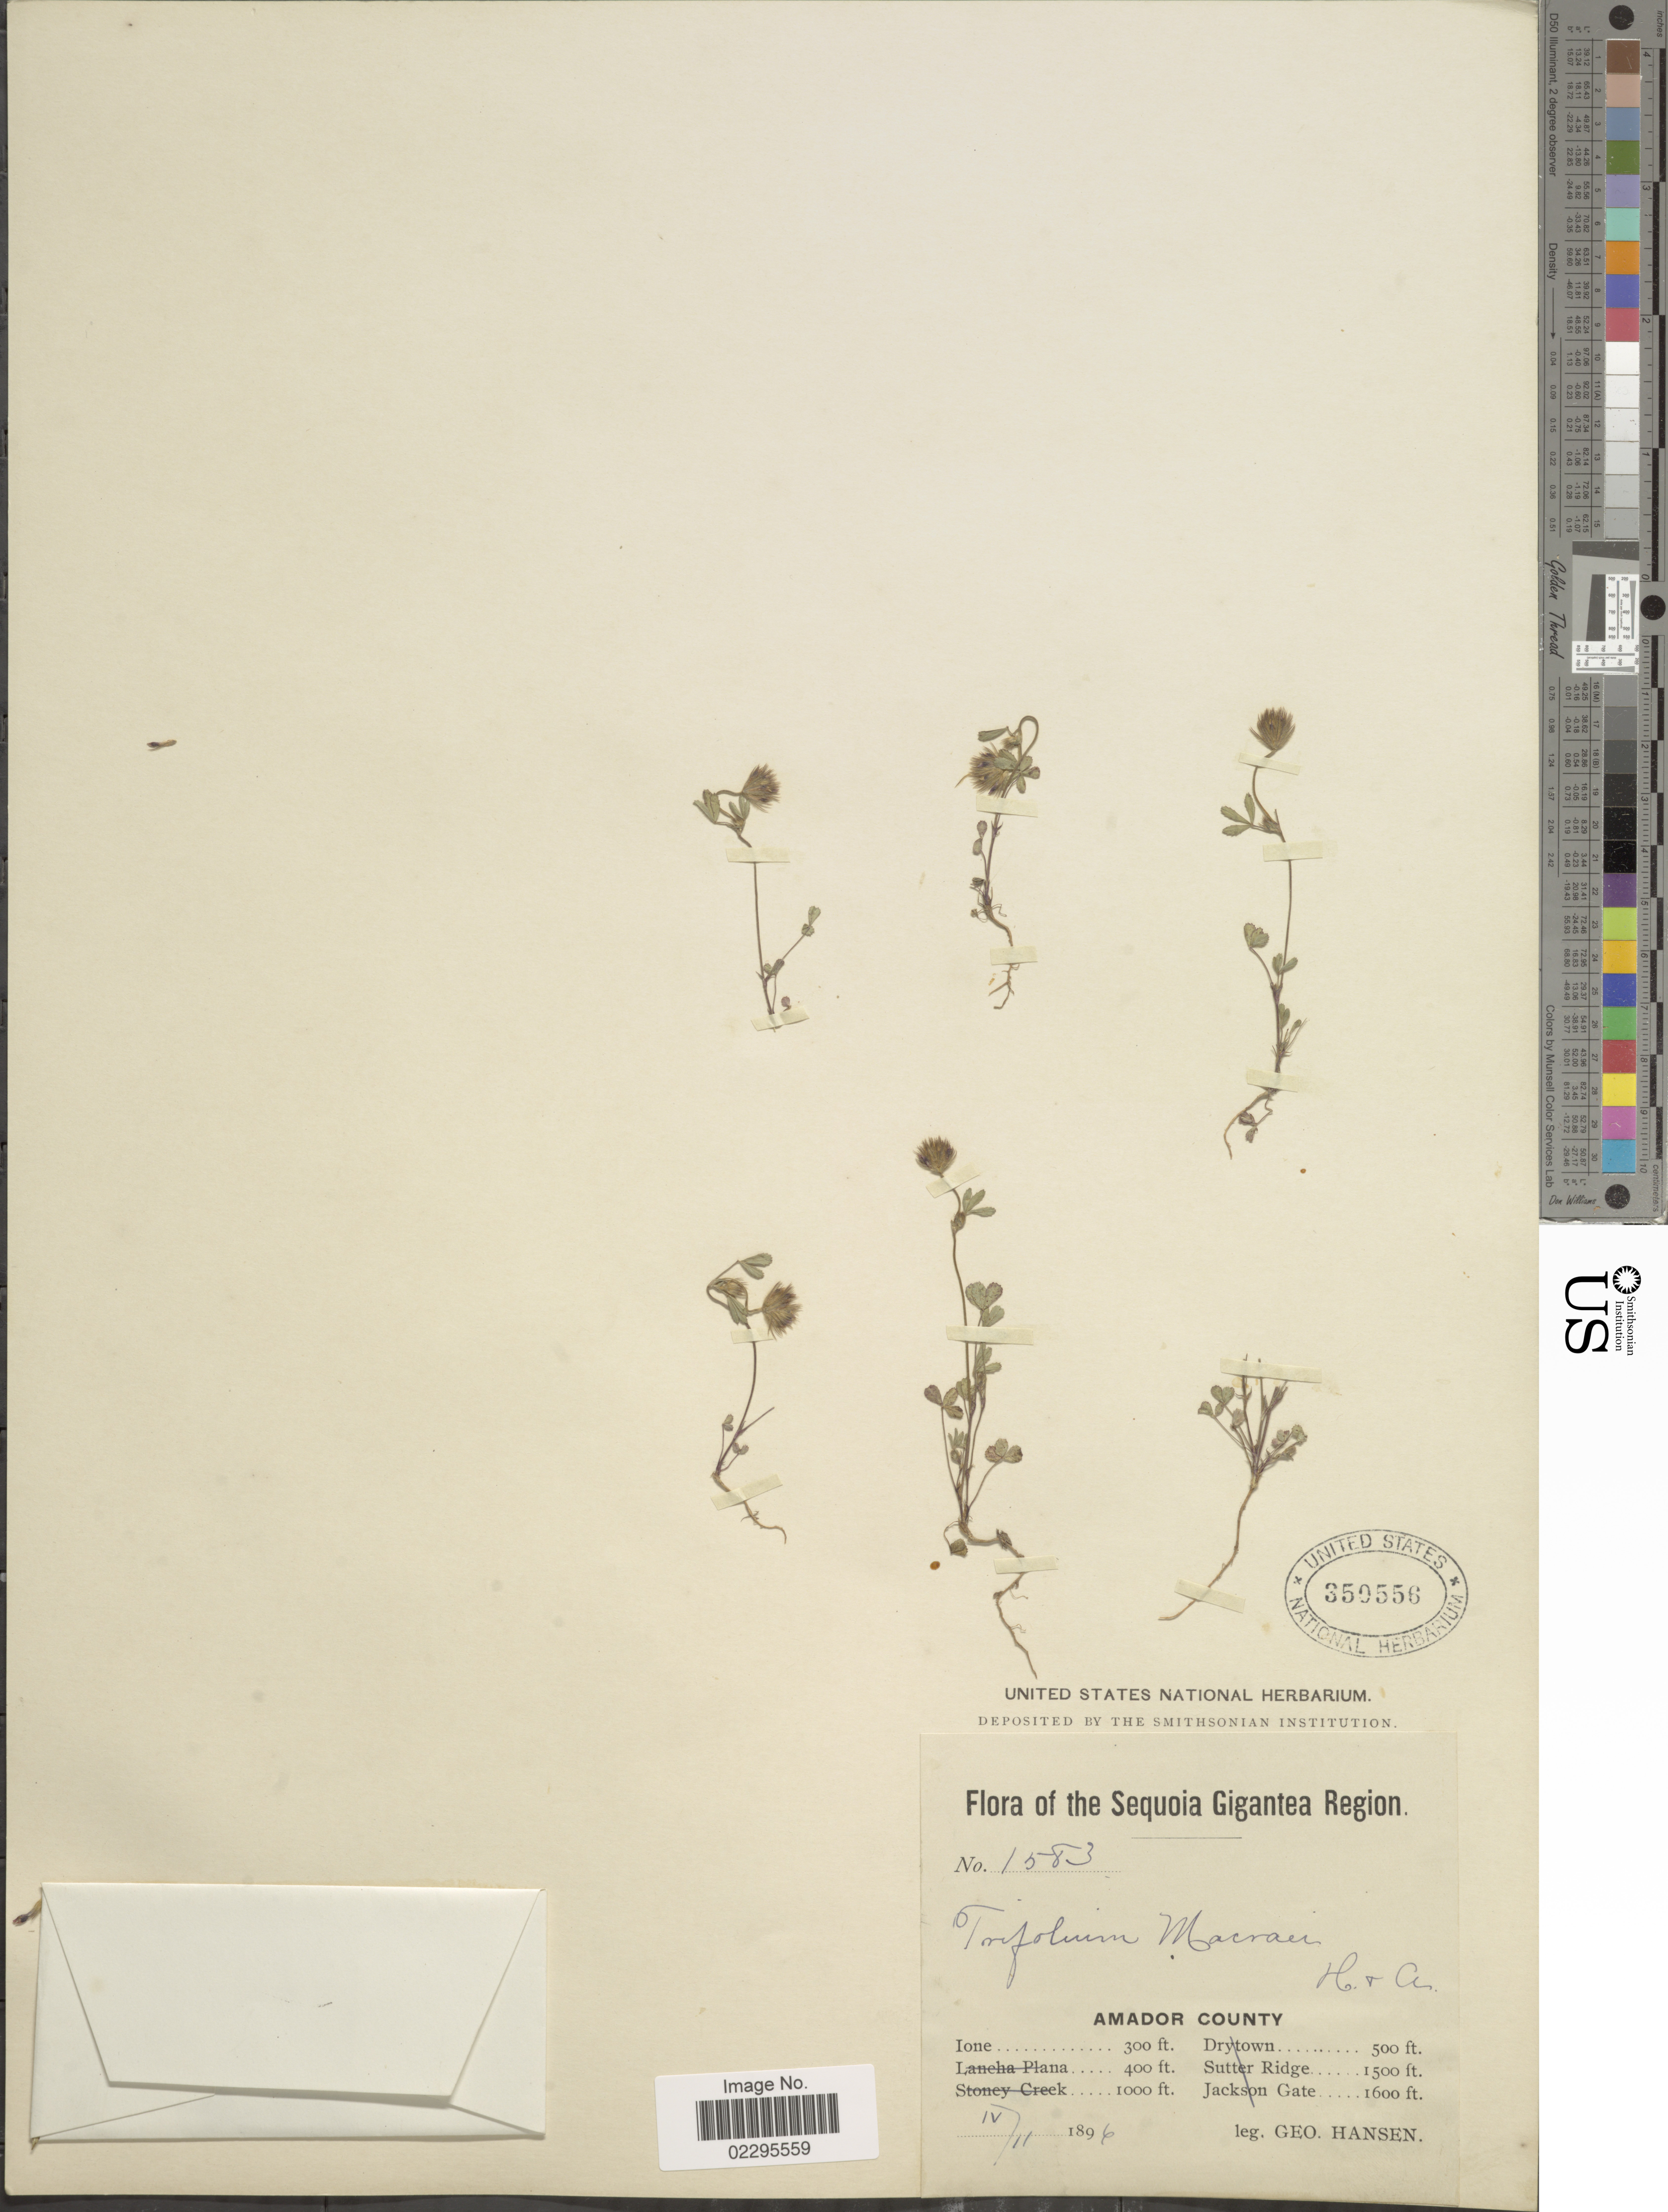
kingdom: Plantae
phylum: Tracheophyta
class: Magnoliopsida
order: Fabales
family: Fabaceae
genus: Trifolium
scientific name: Trifolium albopurpureum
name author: Torr. & A. Gray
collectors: G. Hansen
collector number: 1583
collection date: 1896-04-11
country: United States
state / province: California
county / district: Amador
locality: Sequoia Gigantea Region. Amador County. Ione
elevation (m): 91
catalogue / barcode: US 350556